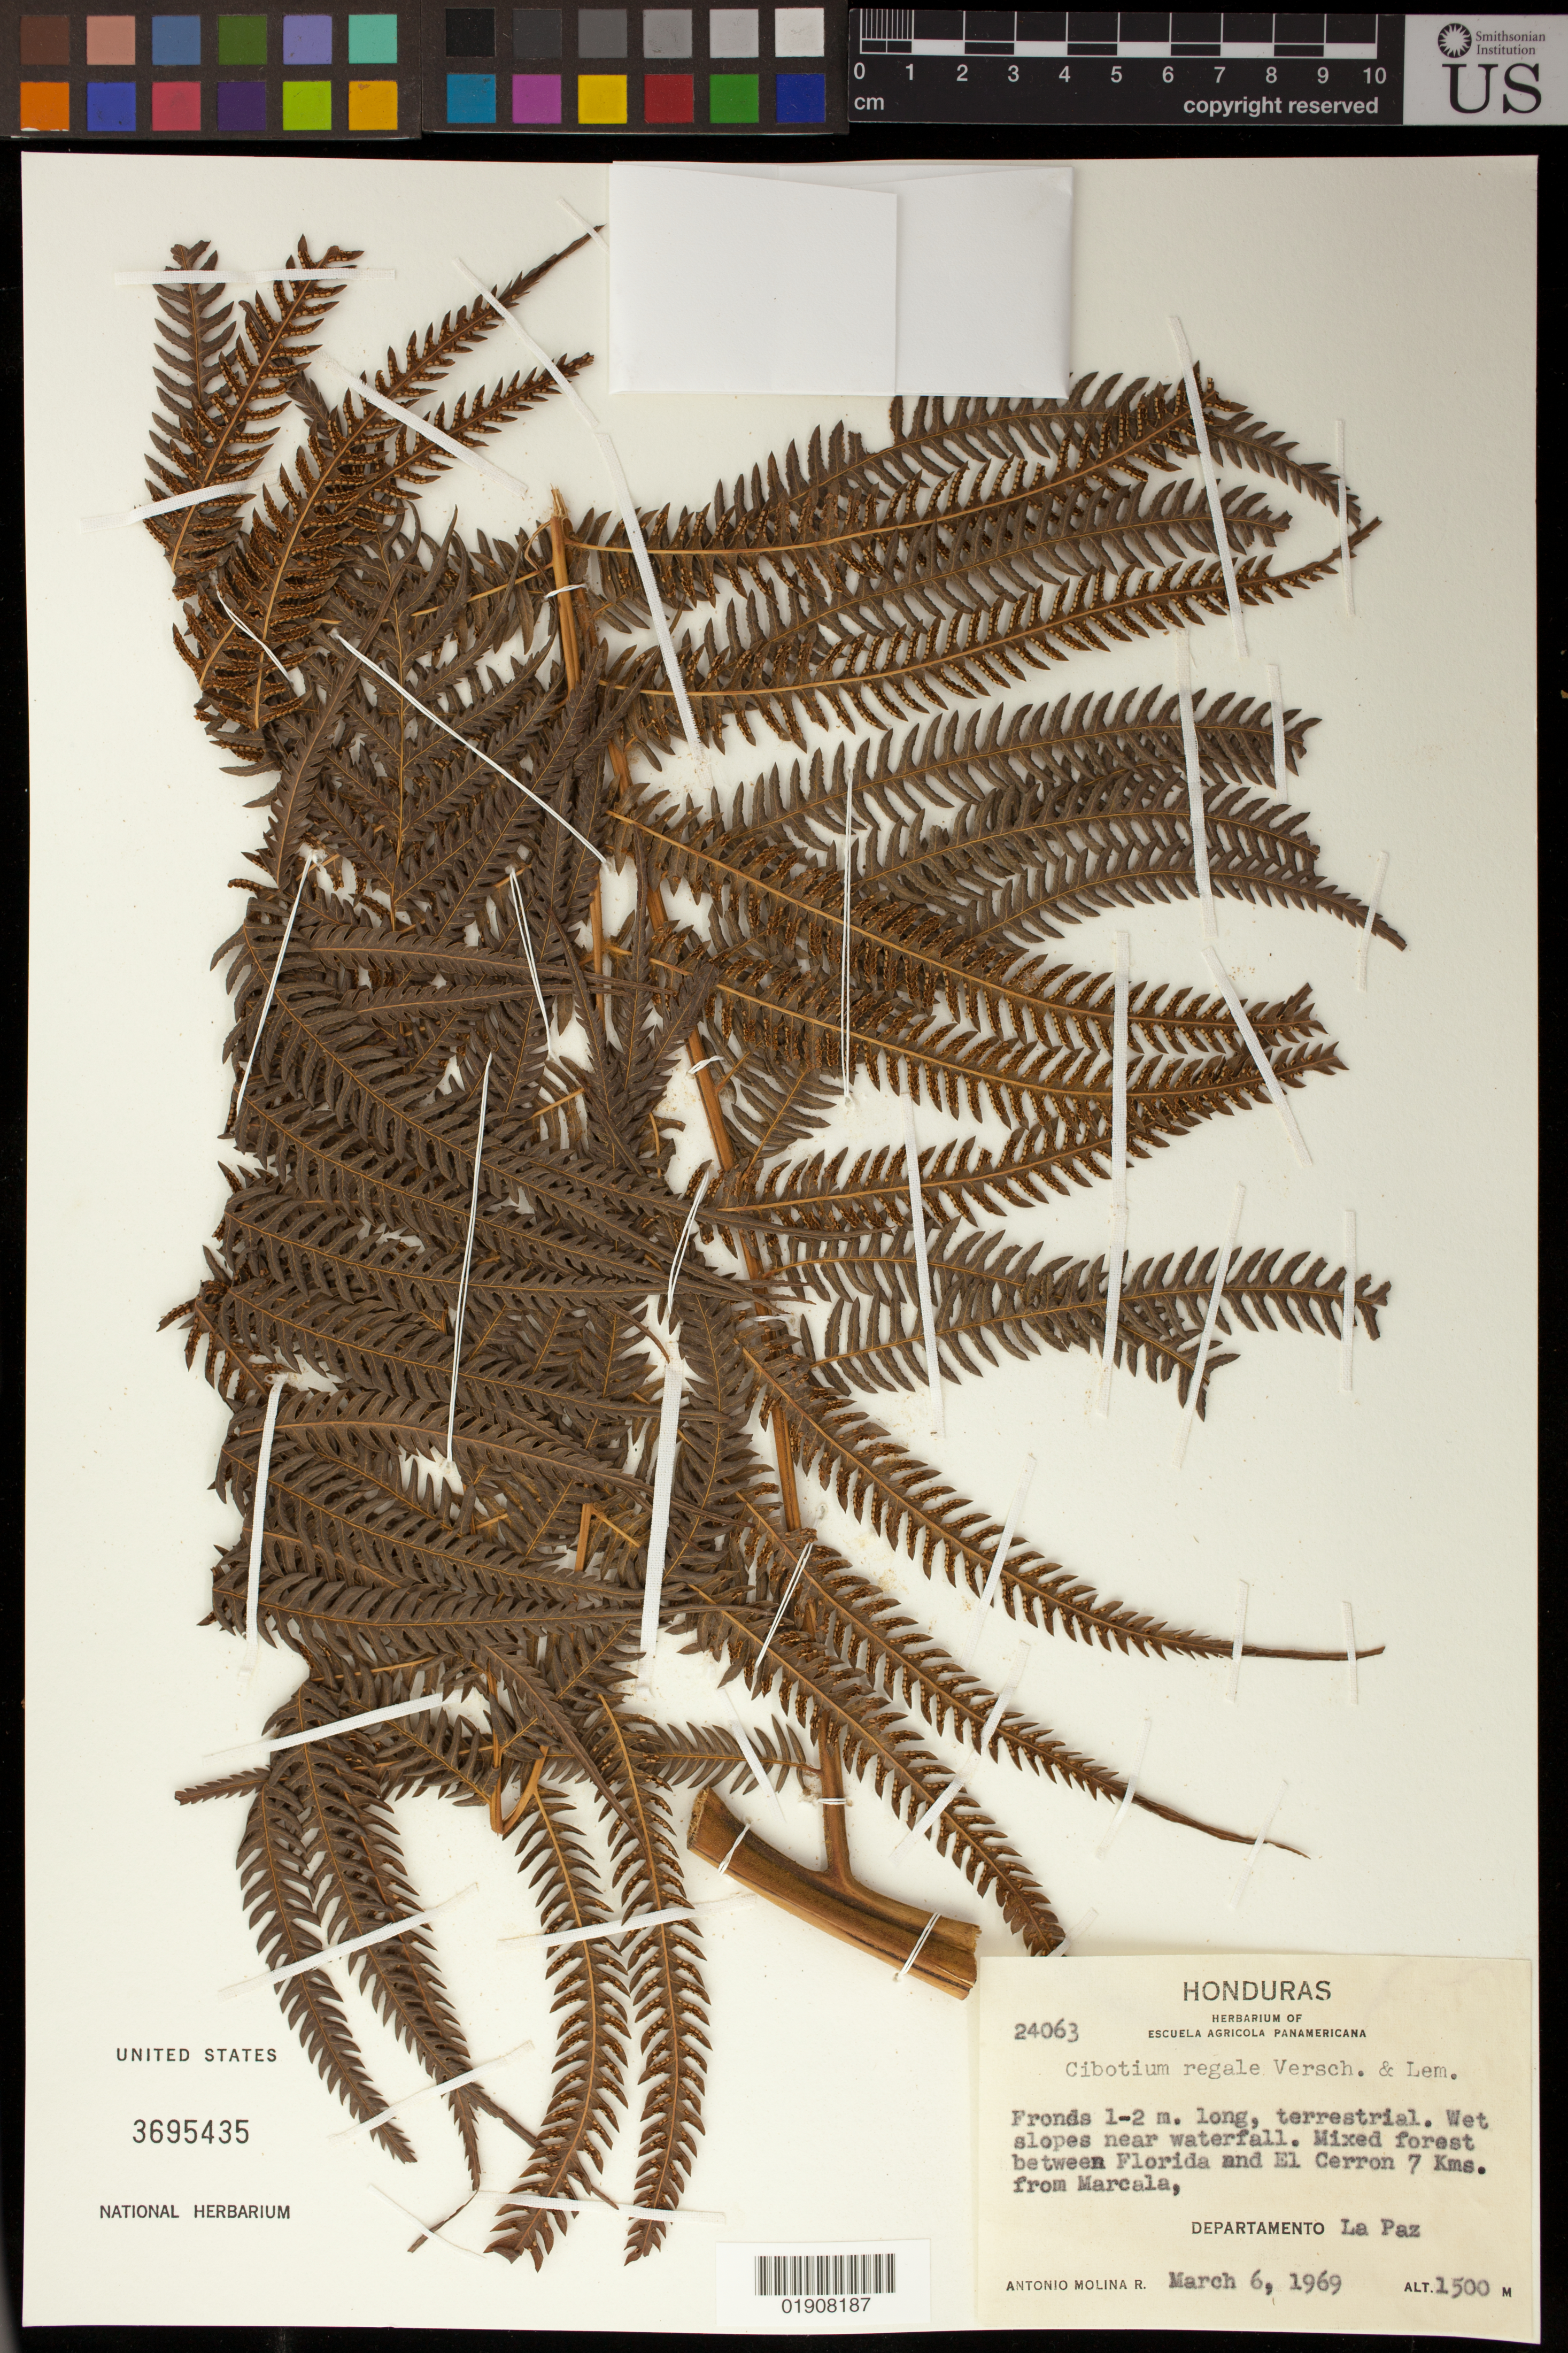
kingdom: Plantae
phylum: Tracheophyta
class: Polypodiopsida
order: Cyatheales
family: Cibotiaceae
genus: Cibotium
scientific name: Cibotium regale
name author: Verschaff. & Lem.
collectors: A. Molina R.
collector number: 24063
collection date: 1969-03-06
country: Honduras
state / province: La Paz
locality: Between Florida and El Cerron 7 kms. from Marcala, Departamento La Paz.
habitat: Wet slopes near waterfall. Mixed forest.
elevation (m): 1500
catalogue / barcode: US 3695435